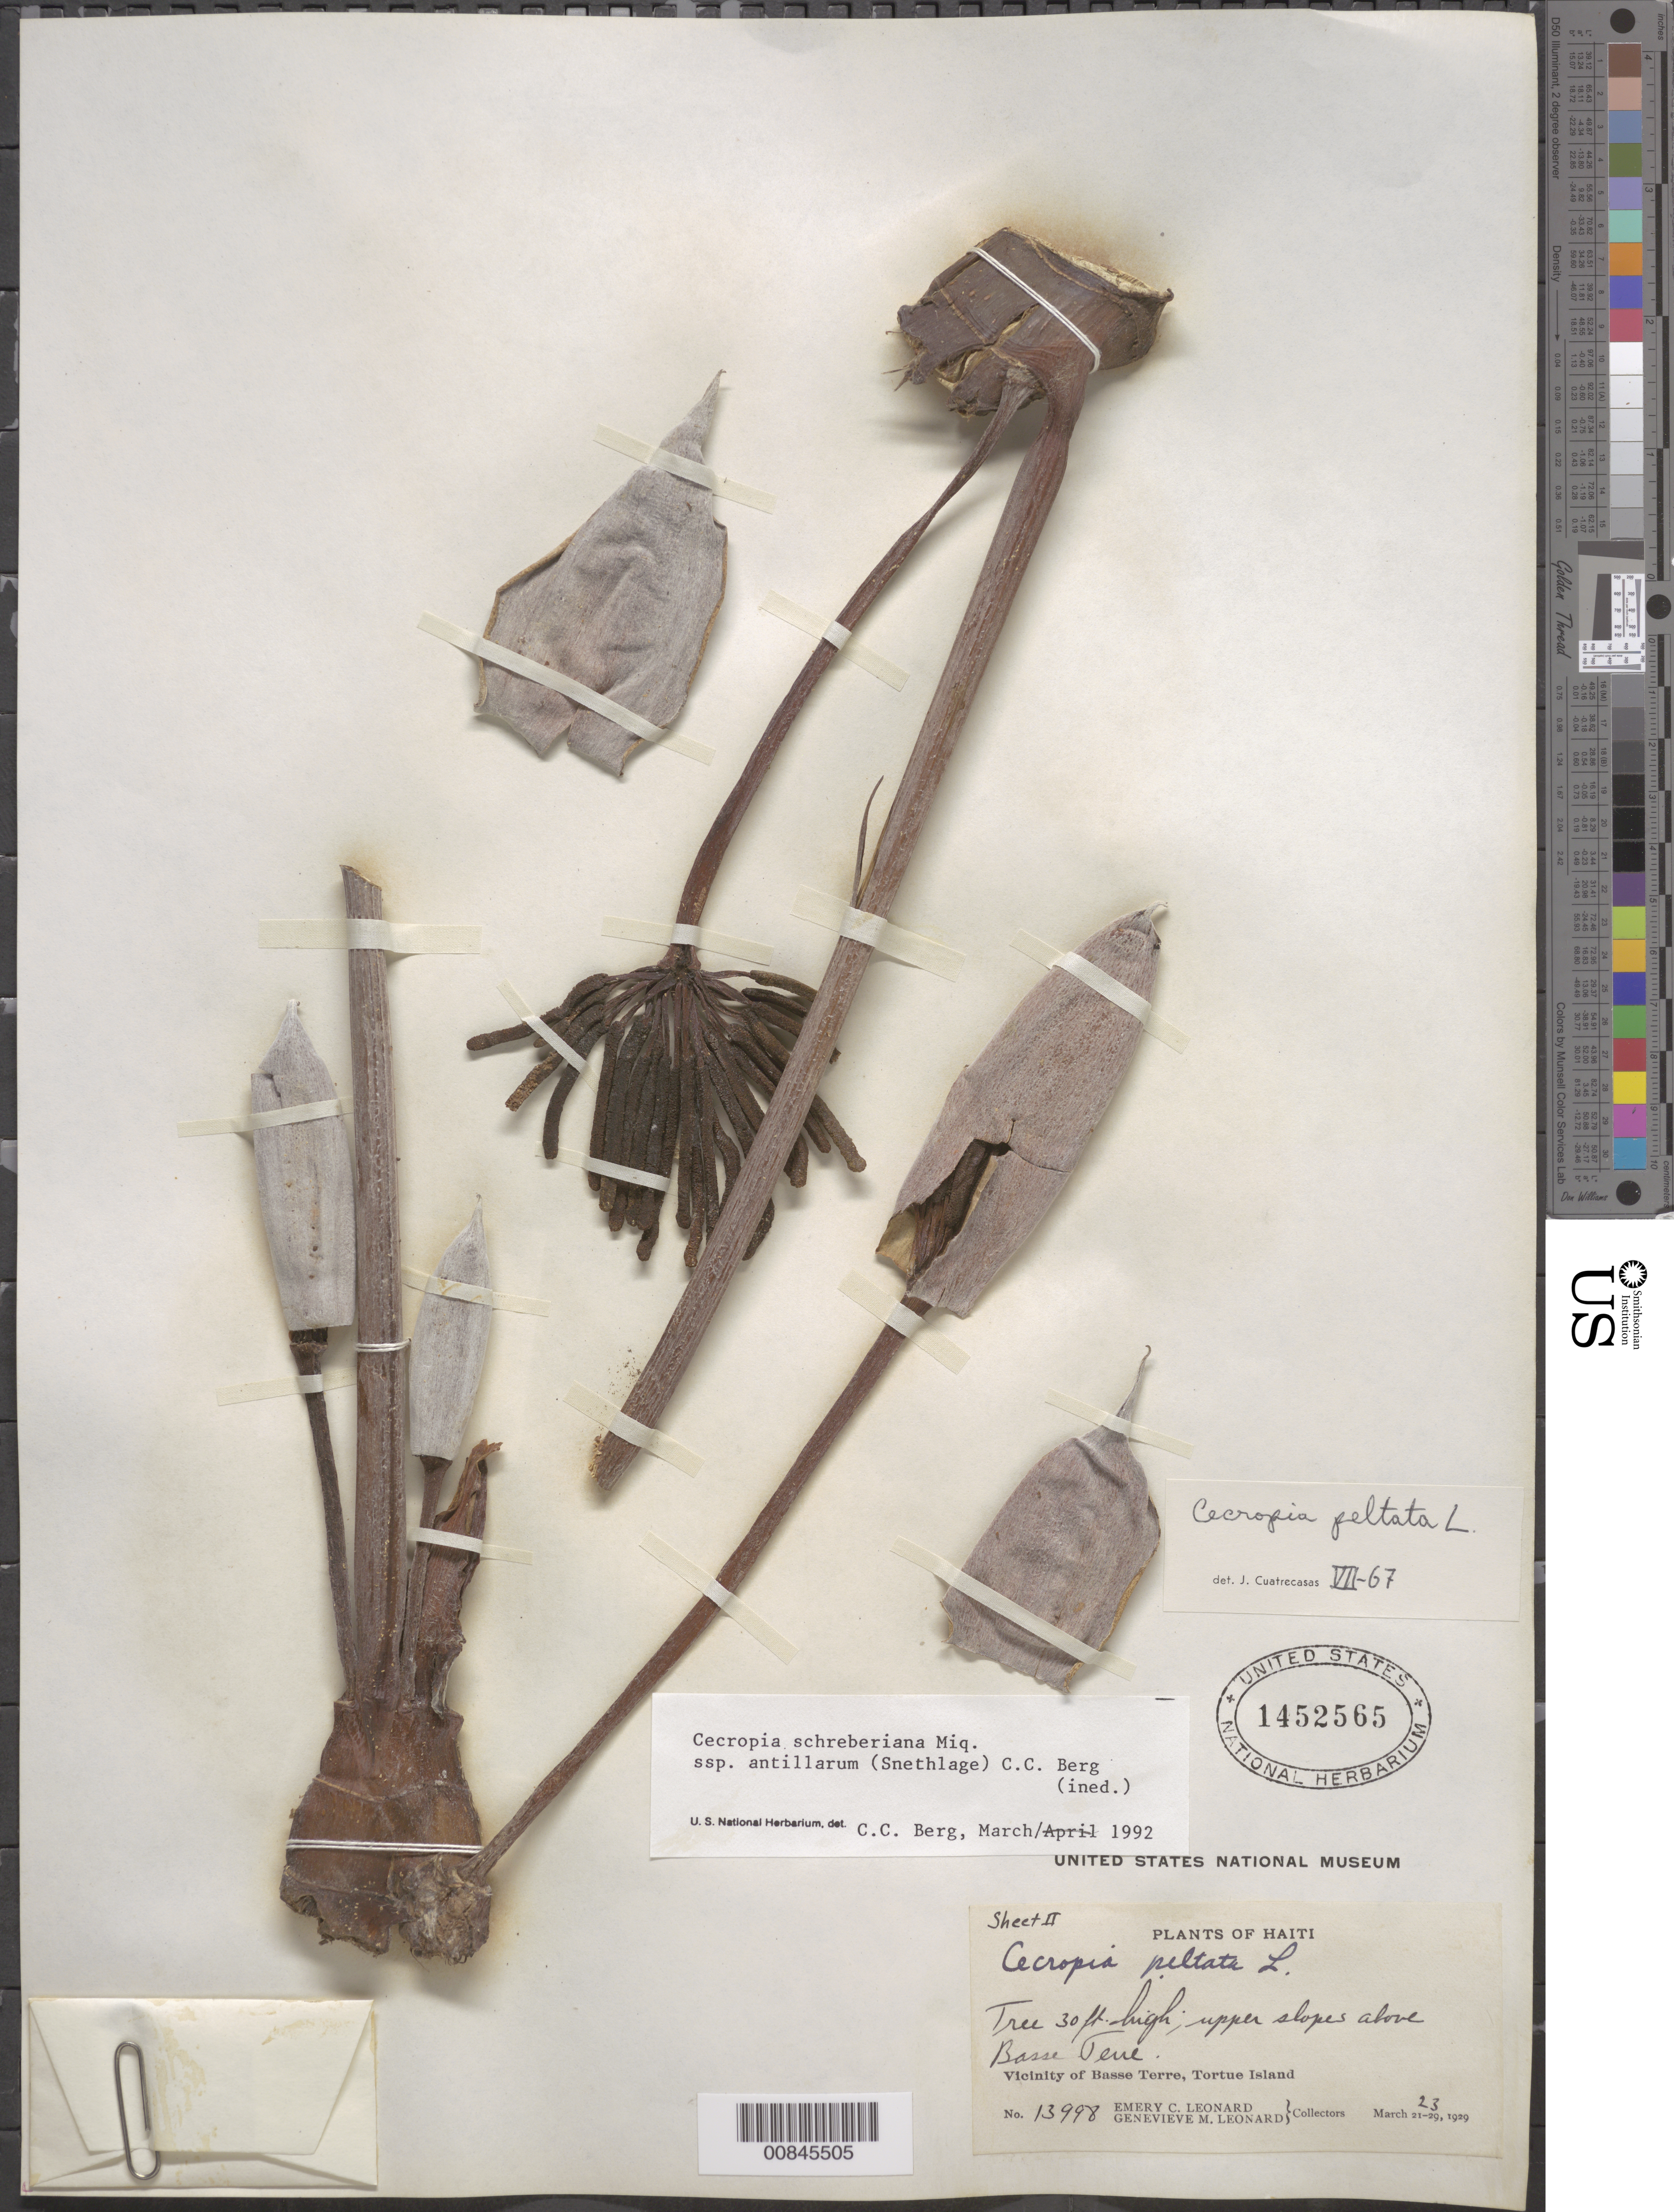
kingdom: Plantae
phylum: Tracheophyta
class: Magnoliopsida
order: Rosales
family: Urticaceae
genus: Cecropia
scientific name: Cecropia schreberiana subsp. antillarum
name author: (Snethl.) C.C. Berg & P. Franco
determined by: Berg, C. C.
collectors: E. C. Leonard & G. M. Leonard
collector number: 13998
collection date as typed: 23 Mar 1929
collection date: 1929-03-23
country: Haiti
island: Île de Tortue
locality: Upper slopes above Basse Terre.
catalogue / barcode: US 1452565